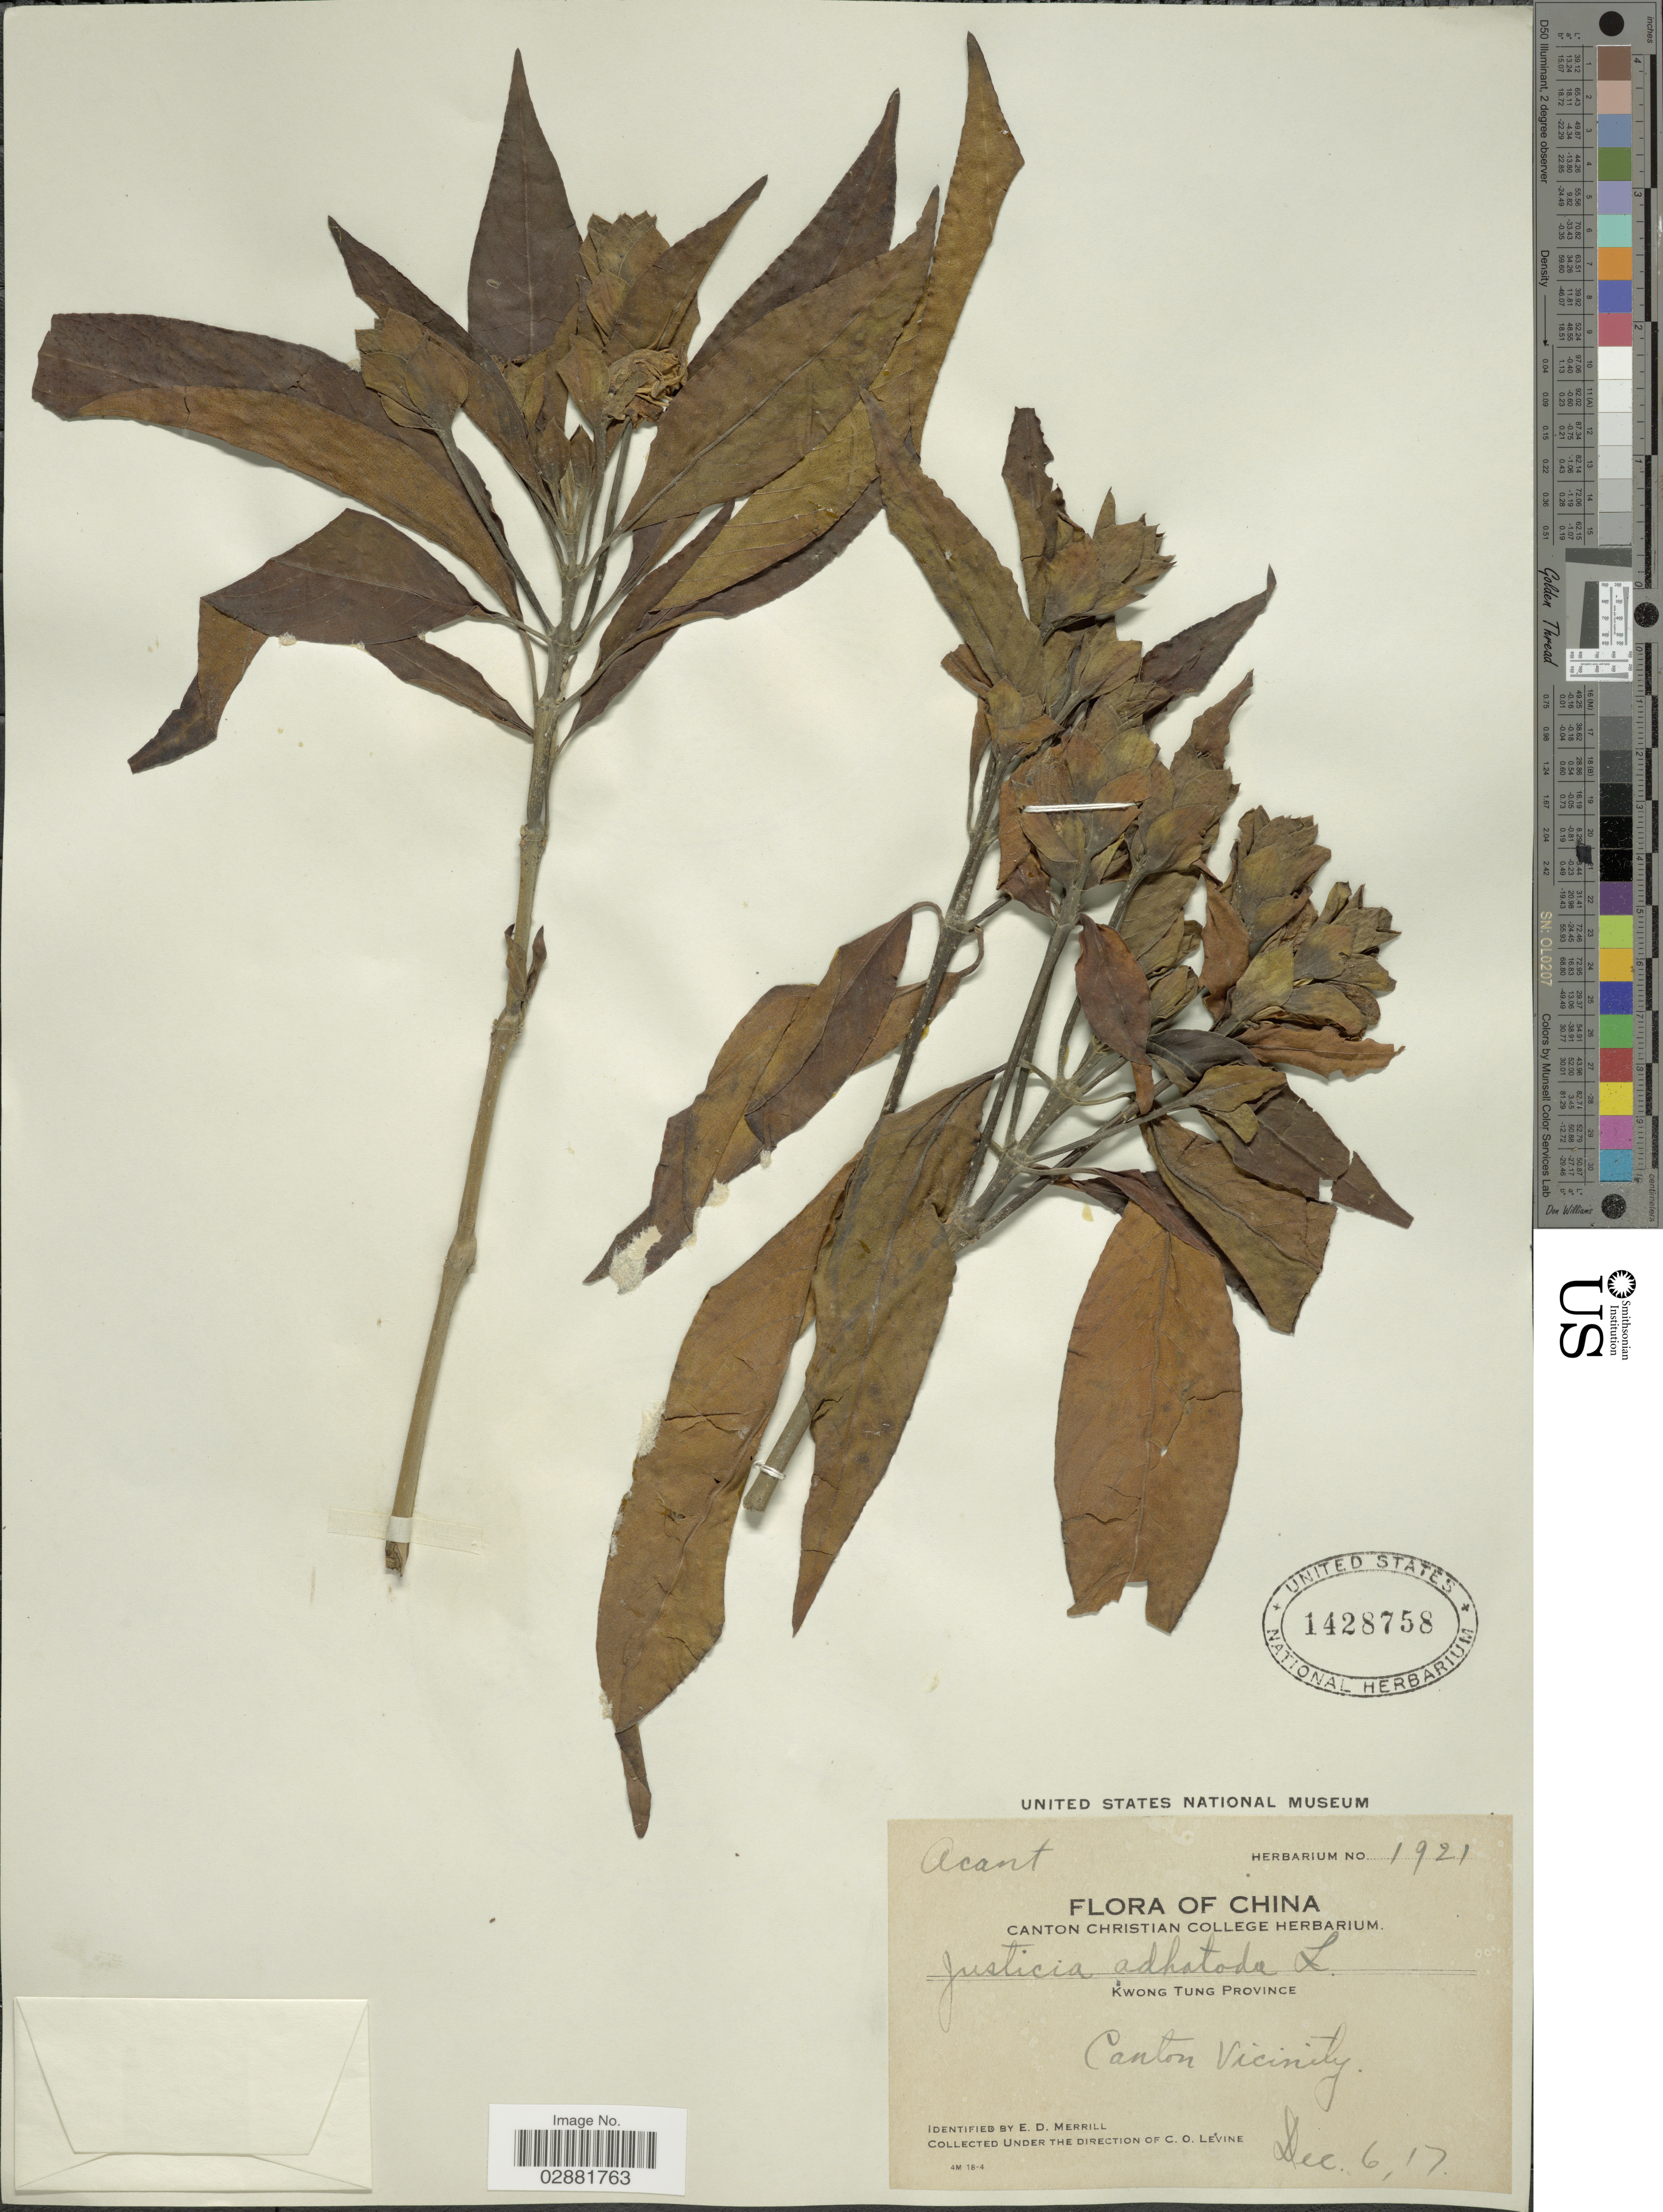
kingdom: Plantae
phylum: Tracheophyta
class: Magnoliopsida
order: Lamiales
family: Acanthaceae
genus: Justicia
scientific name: Justicia adhatoda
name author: L.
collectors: C. O. Levine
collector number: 1921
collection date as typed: Transcribed d/m/y: 6/12/17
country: China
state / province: Guangdong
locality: Kwong Tung Province, Canton Vicinity.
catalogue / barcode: US 1428758